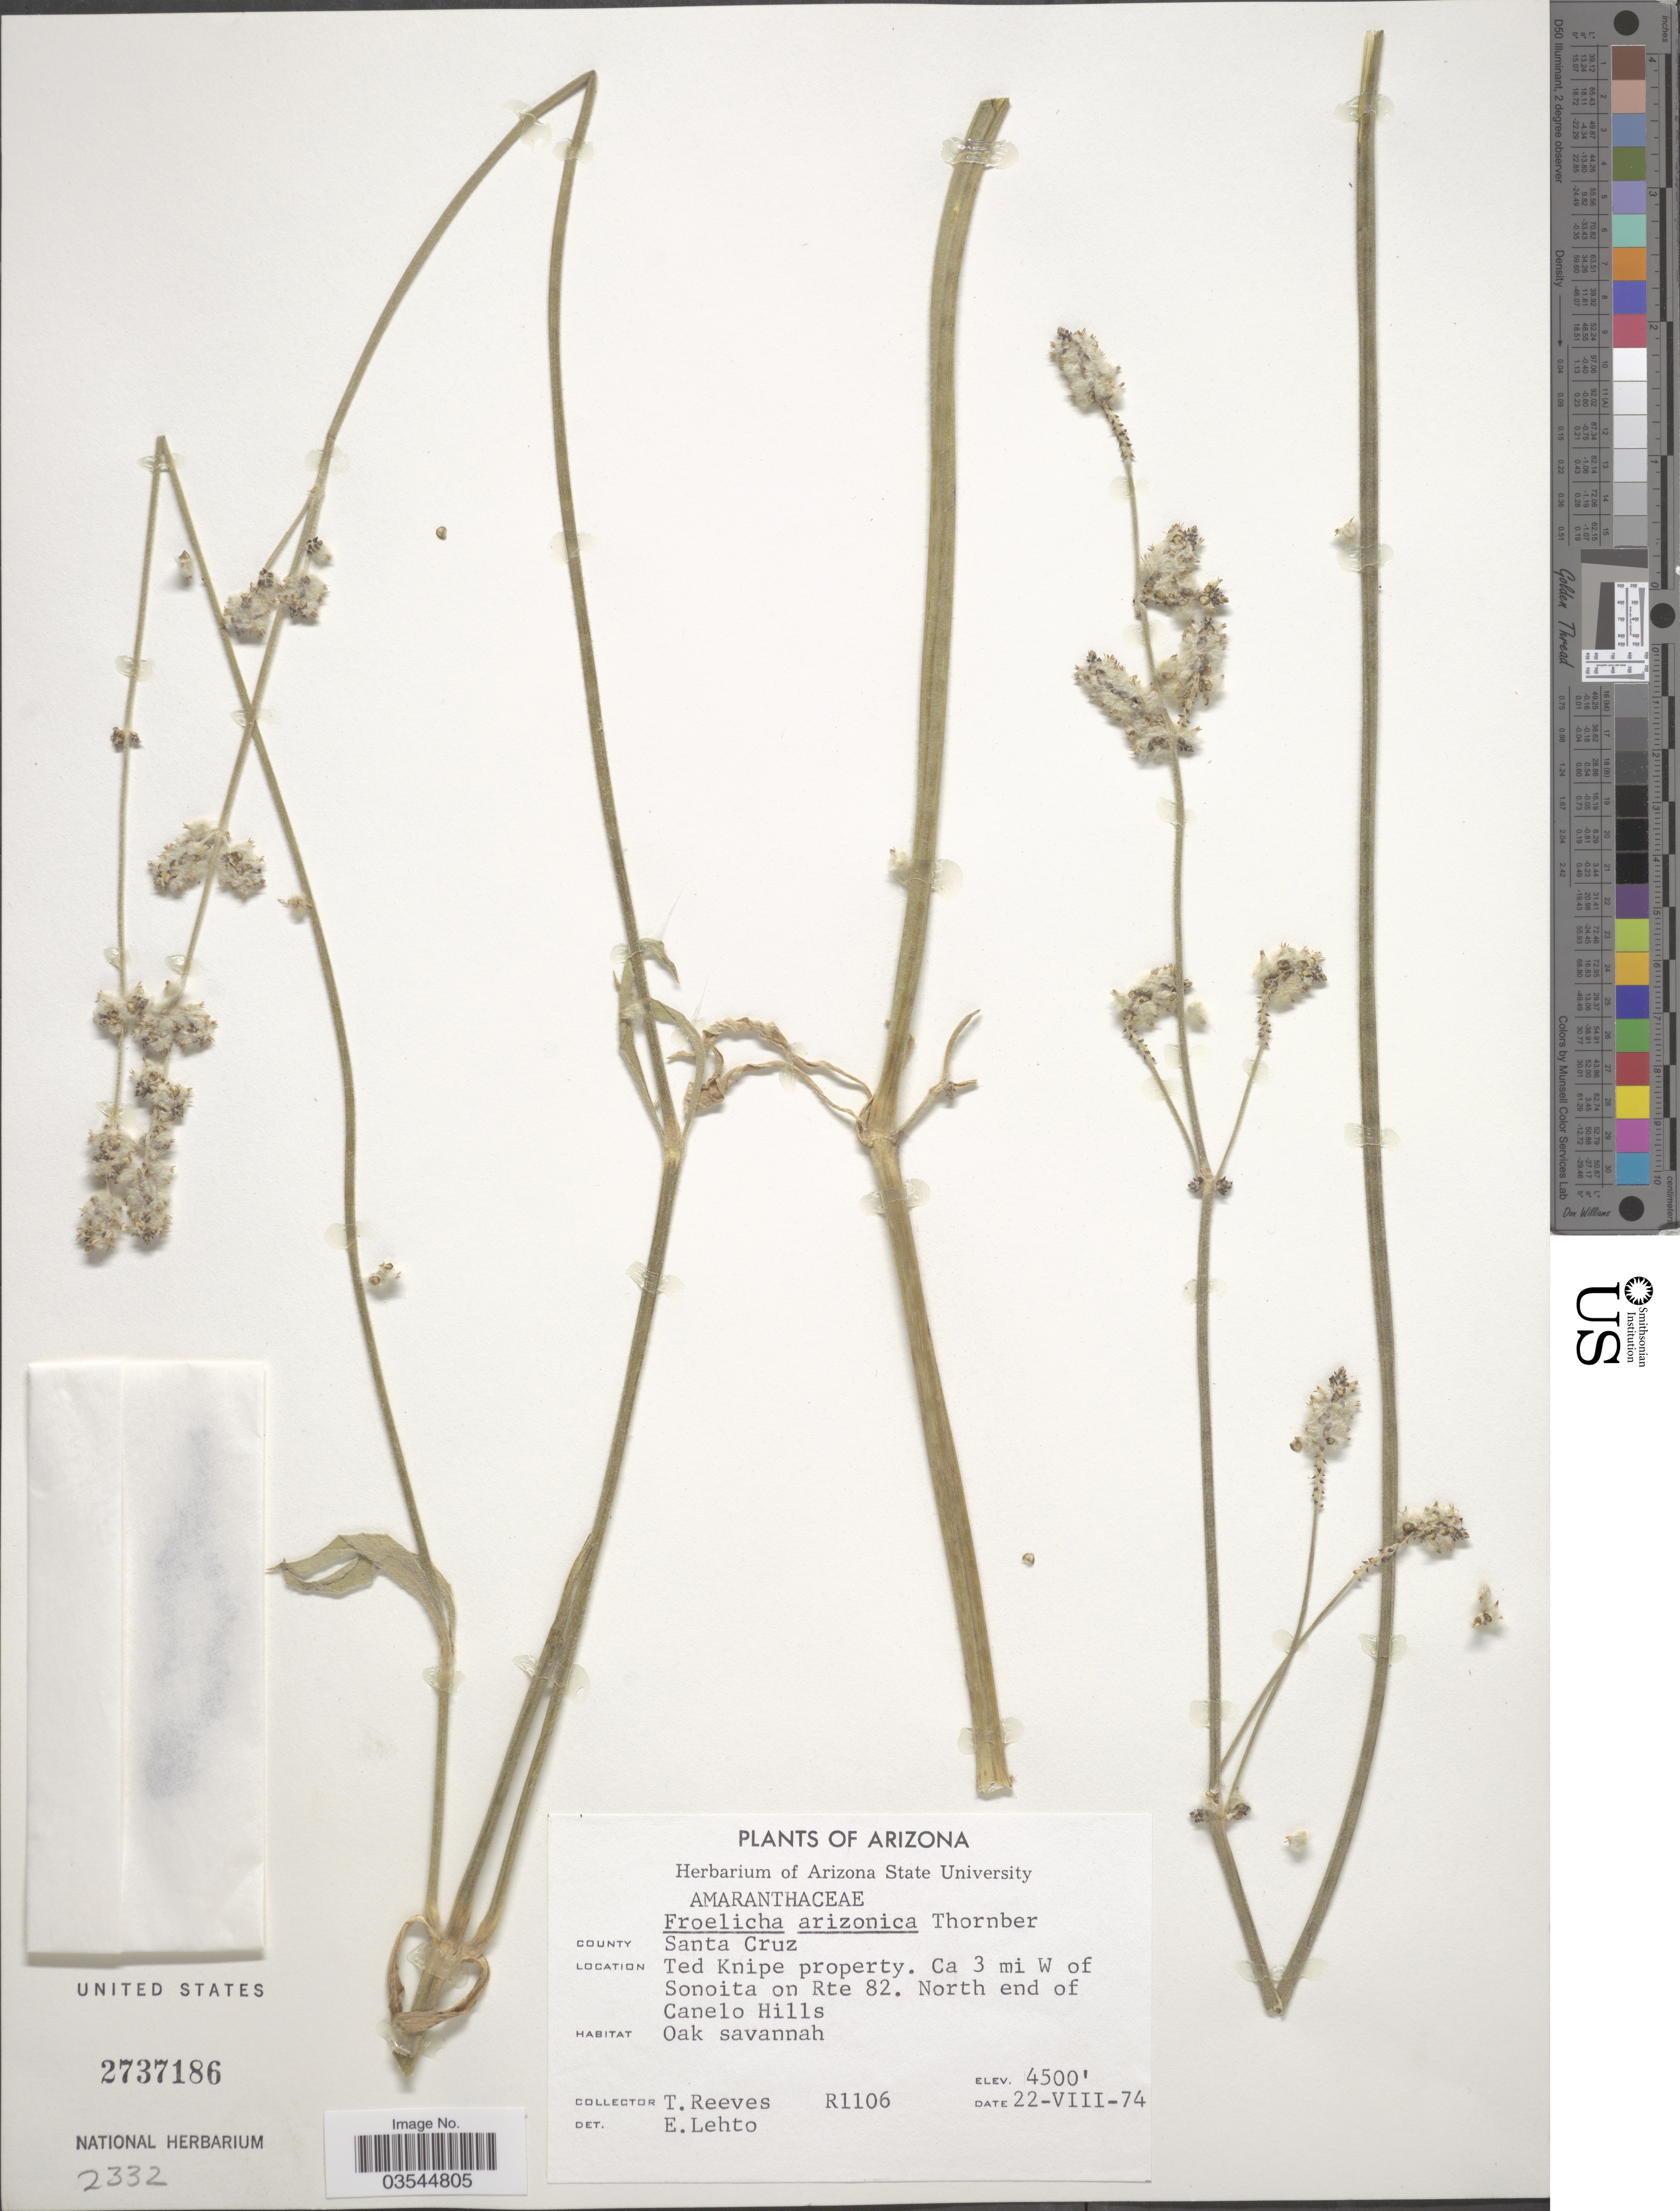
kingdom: Plantae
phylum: Tracheophyta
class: Magnoliopsida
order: Caryophyllales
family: Amaranthaceae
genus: Froelichia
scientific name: Froelichia arizonica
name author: Thornber ex Standl.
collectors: T. Reeves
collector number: R1106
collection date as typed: Transcribed d/m/y: 22/8/74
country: United States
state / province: Arizona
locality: County Santa Cruz. Ted Knipe property. Ca 3 mi W of Sonoita on Rte 82. North end of Canelo Hills.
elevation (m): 1372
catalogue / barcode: US 2737186